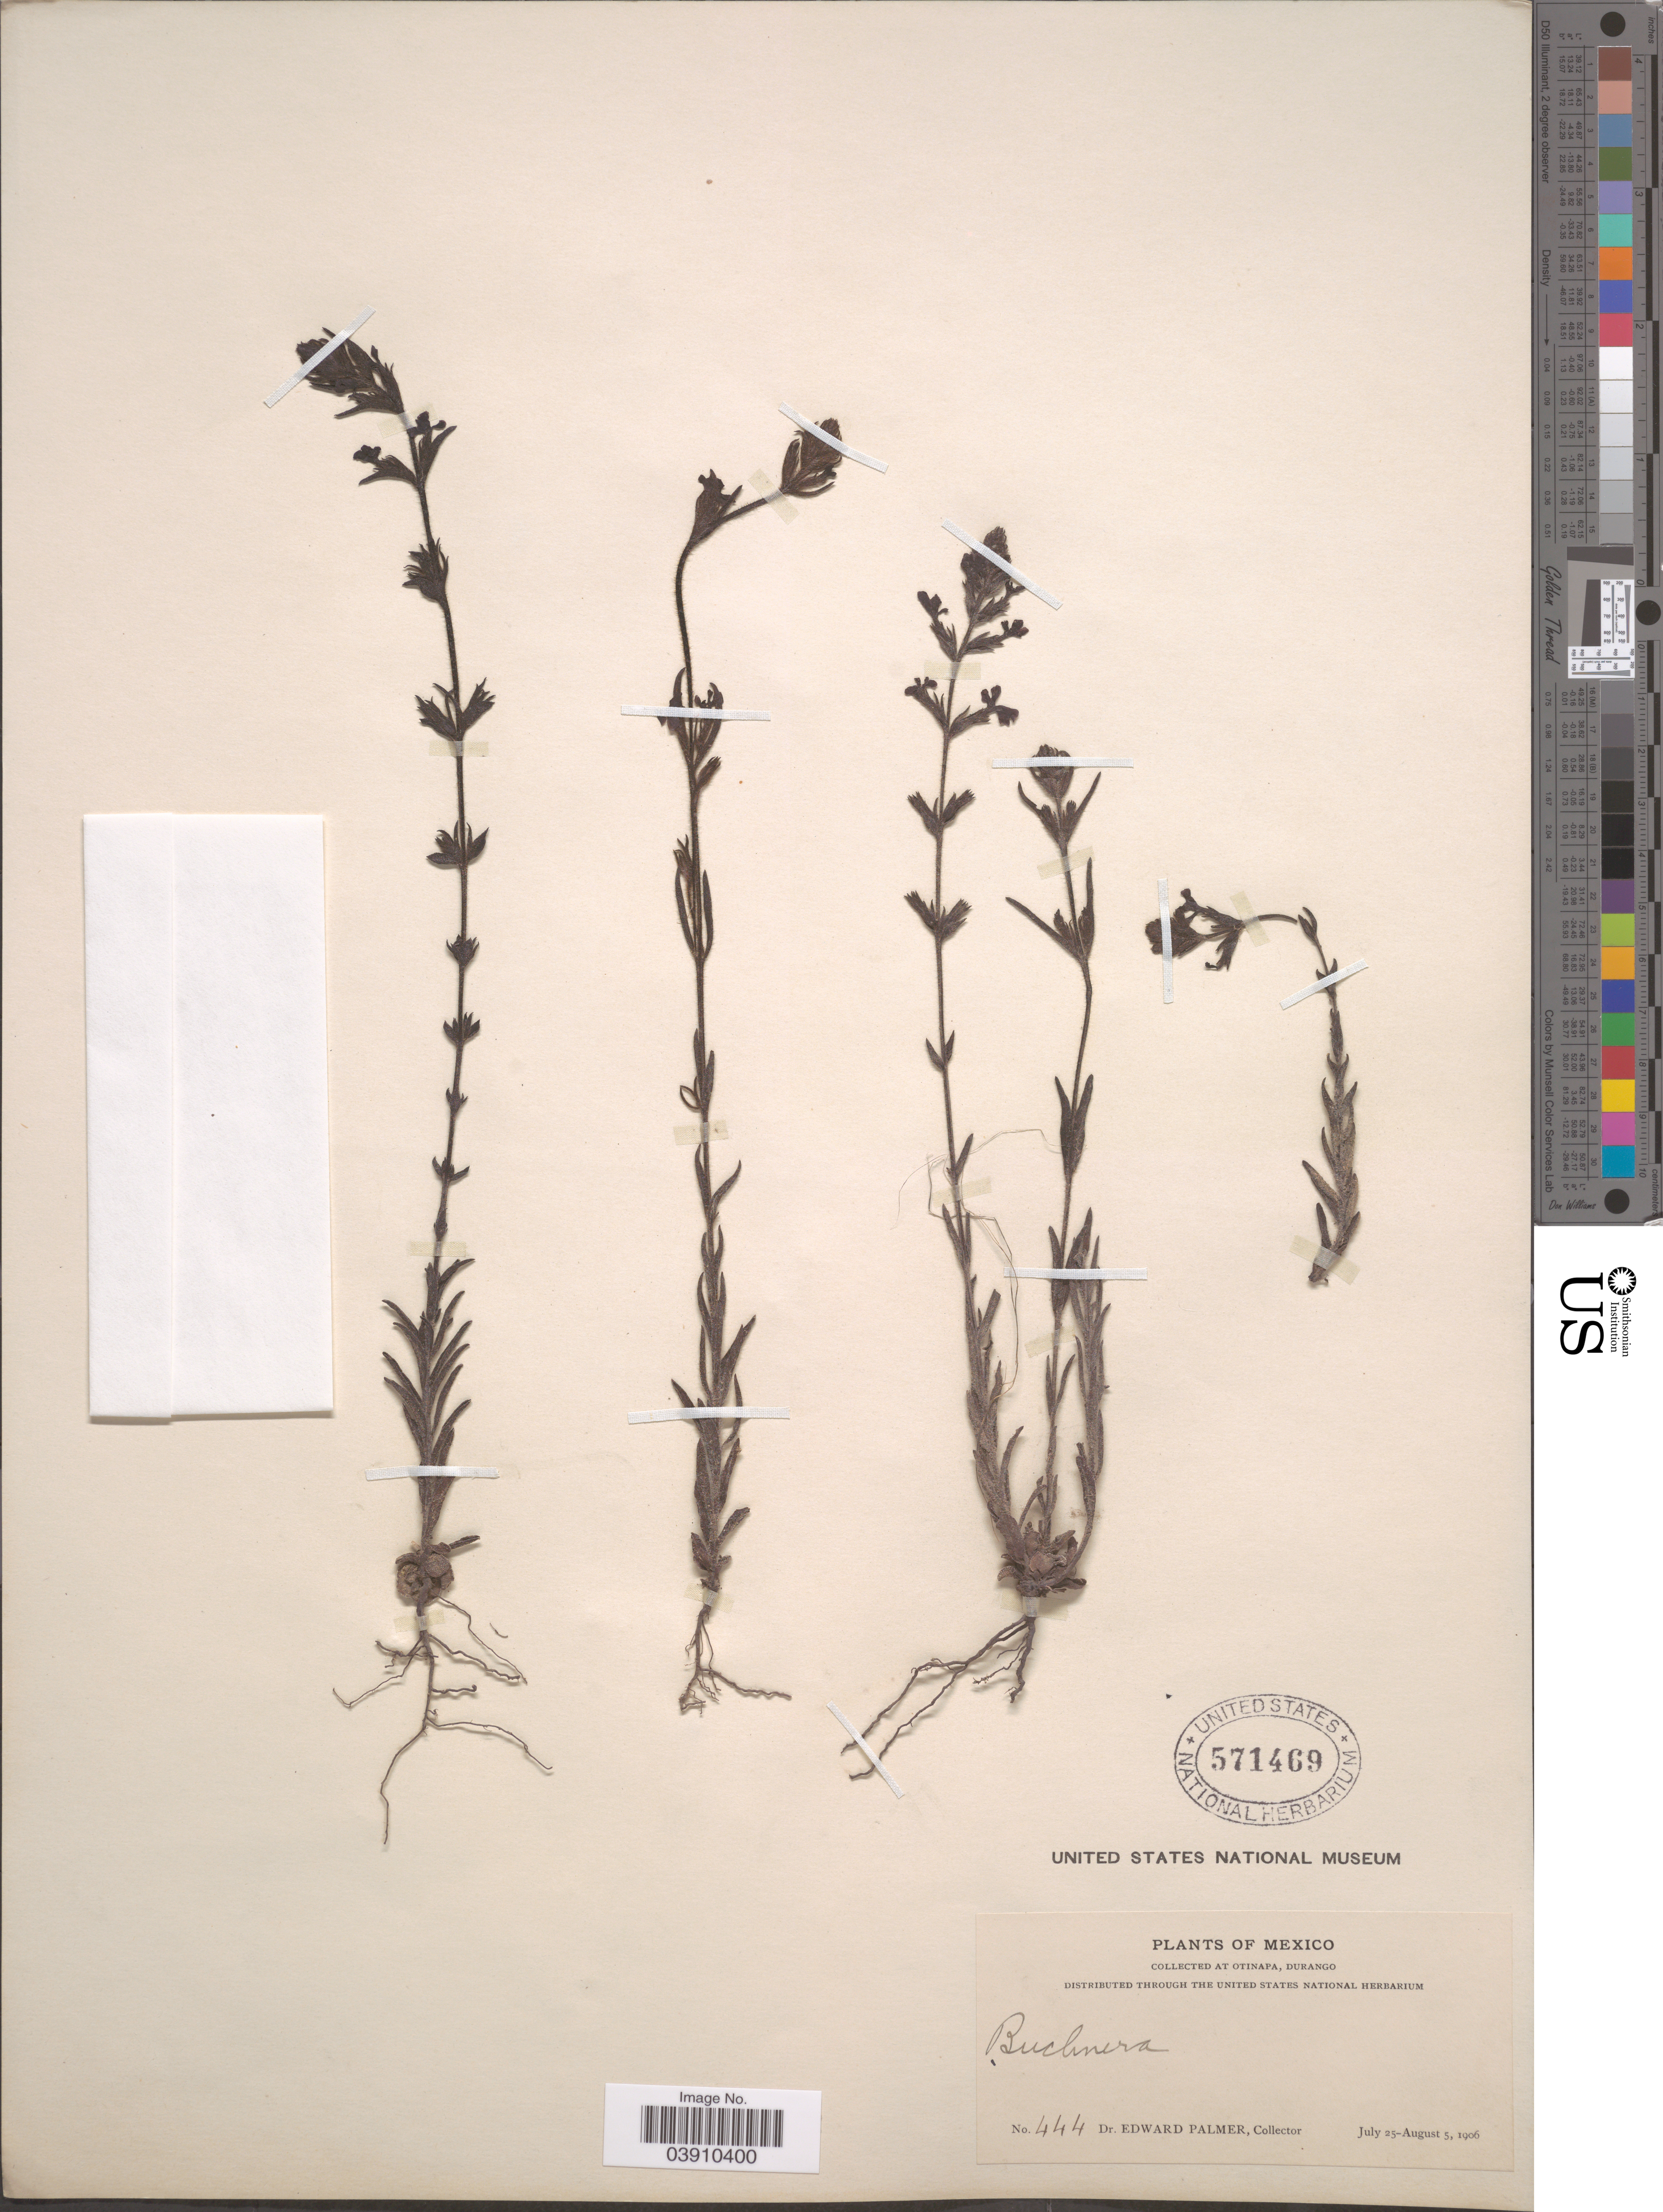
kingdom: Plantae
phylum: Tracheophyta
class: Magnoliopsida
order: Lamiales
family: Orobanchaceae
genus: Buchnera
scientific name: Buchnera sp.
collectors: E. Palmer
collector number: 444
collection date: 1906-07-25/1906-08-05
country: Mexico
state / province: Durango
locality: Otinapa.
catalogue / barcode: US 571469